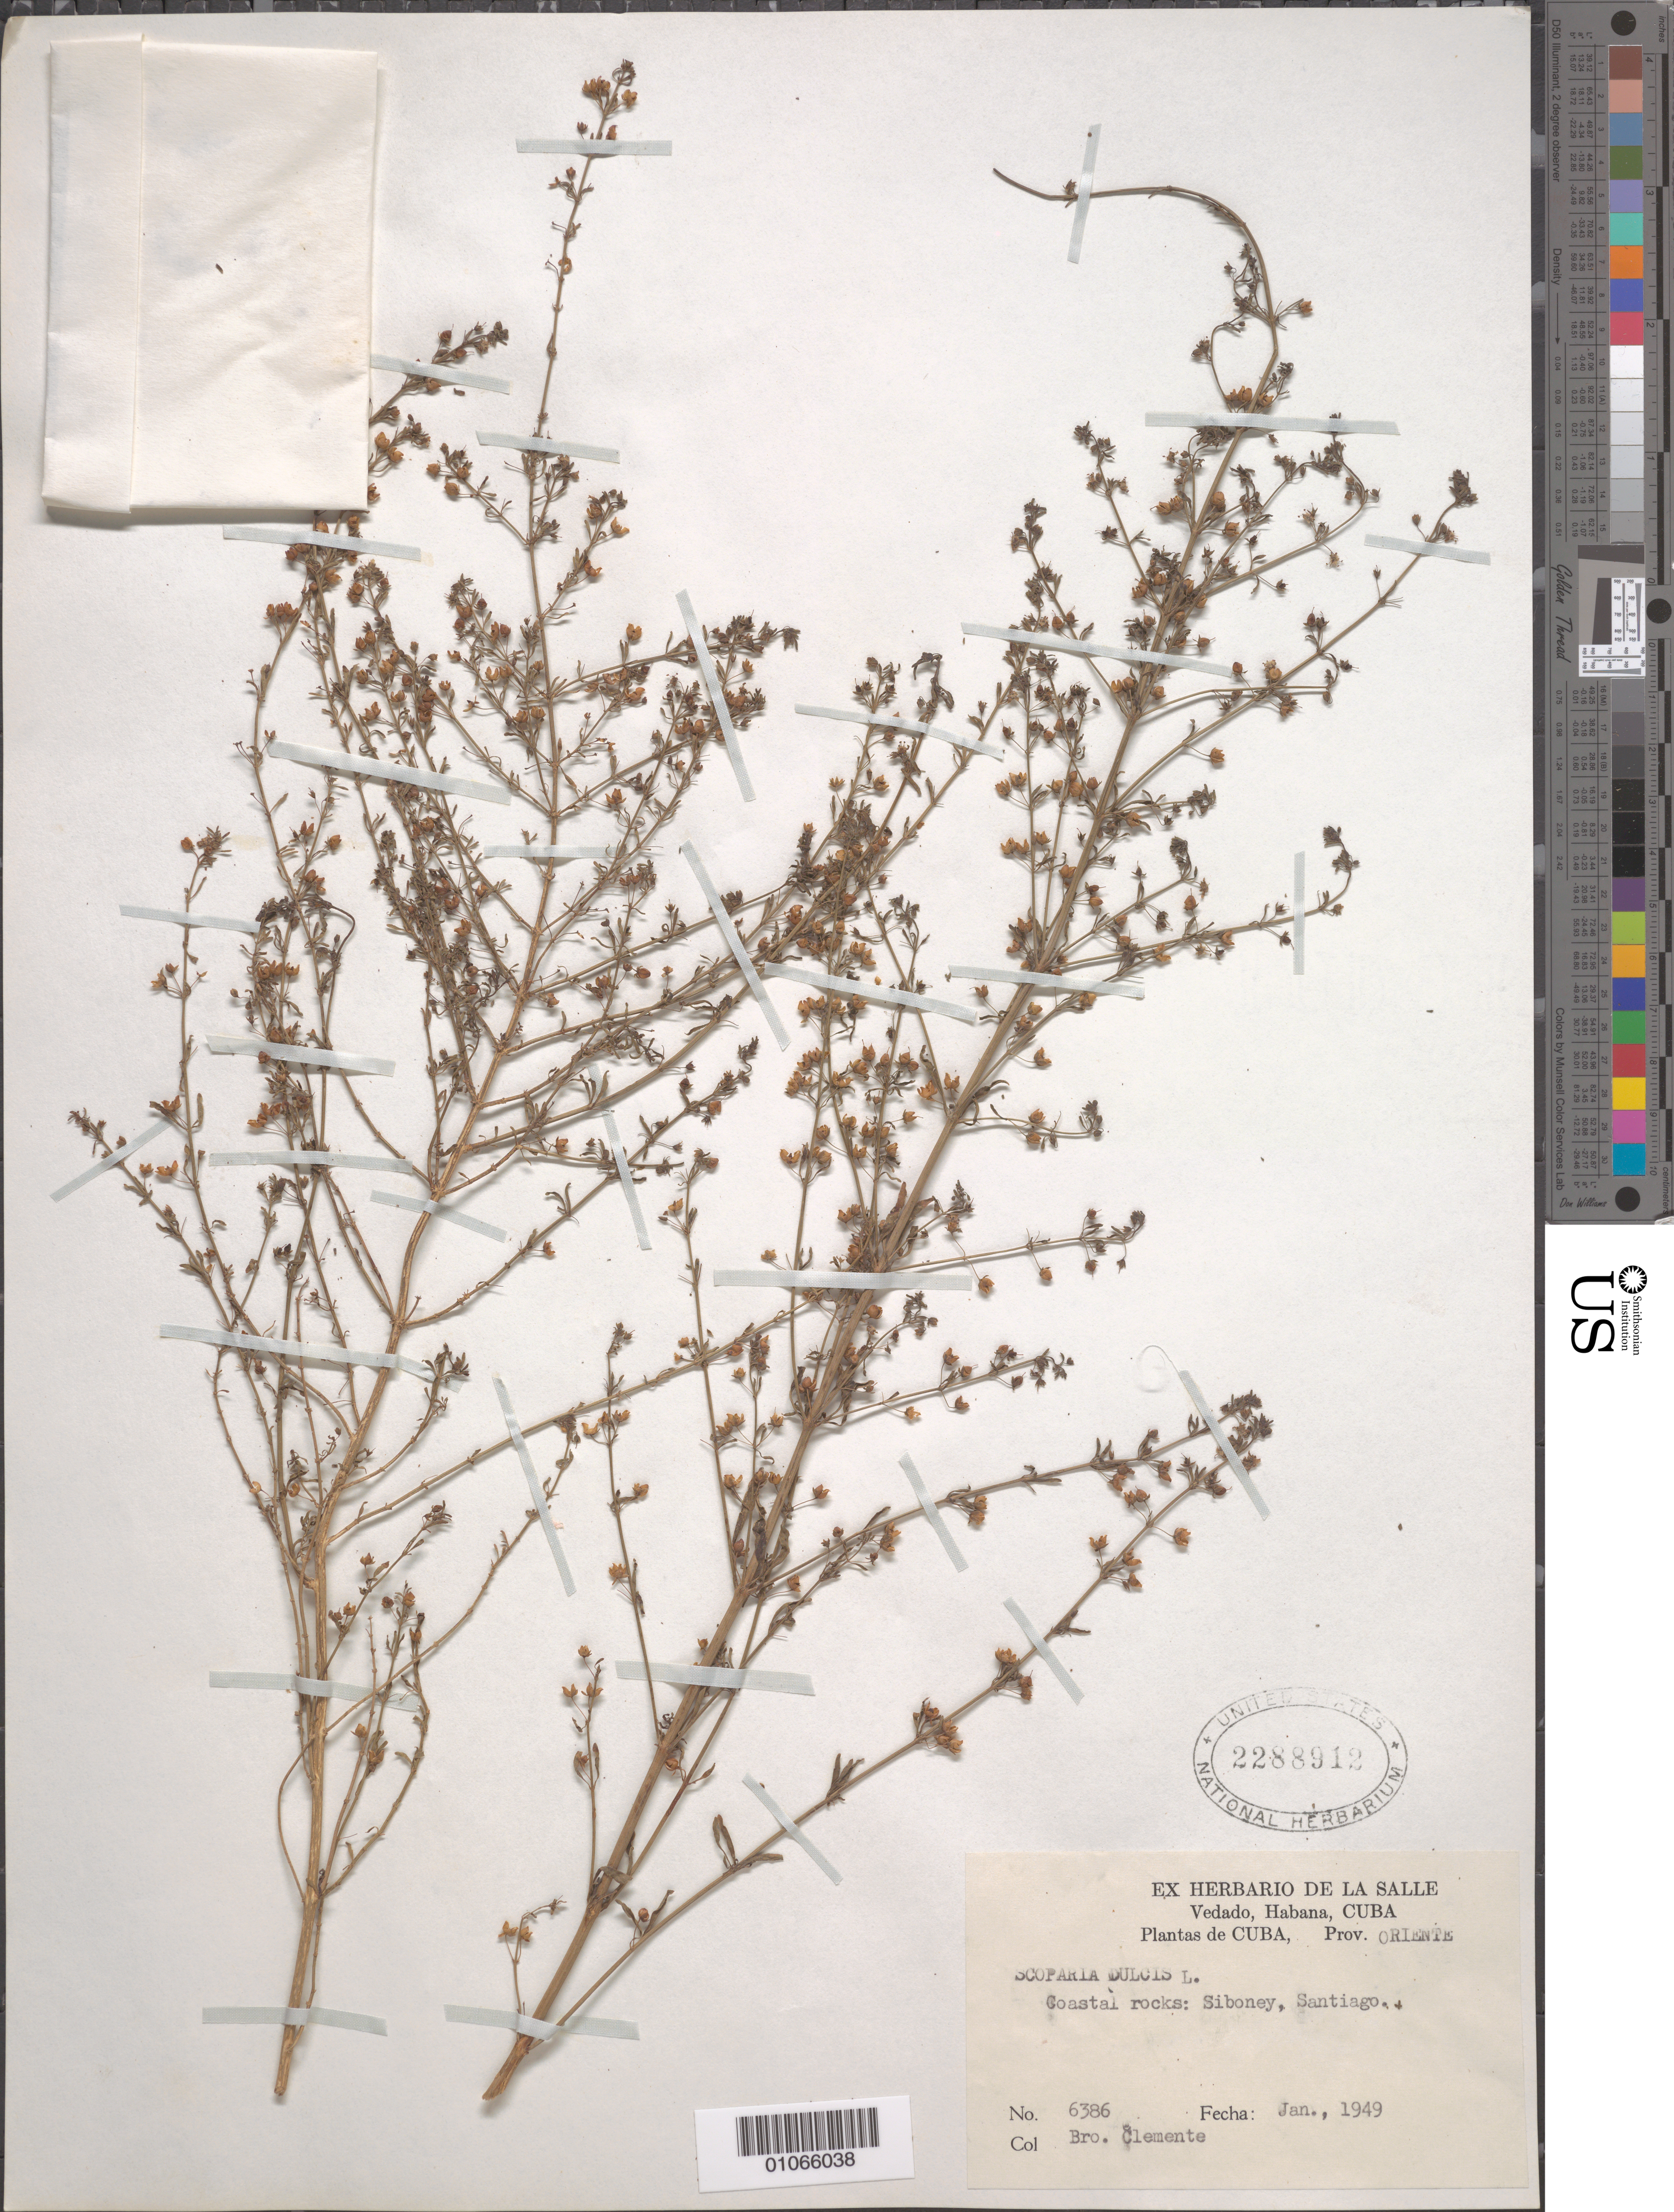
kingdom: Plantae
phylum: Tracheophyta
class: Magnoliopsida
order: Lamiales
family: Plantaginaceae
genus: Scoparia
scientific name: Scoparia dulcis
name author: L.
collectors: Bro. Clemente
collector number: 6386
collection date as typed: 01 Jan 1949 to 31 Jan 1949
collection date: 1949-01-01/1949-01-31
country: Cuba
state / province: Santiago de Cuba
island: Cuba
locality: Coastal rocks: Siboney, Santiago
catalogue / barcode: US 2288912